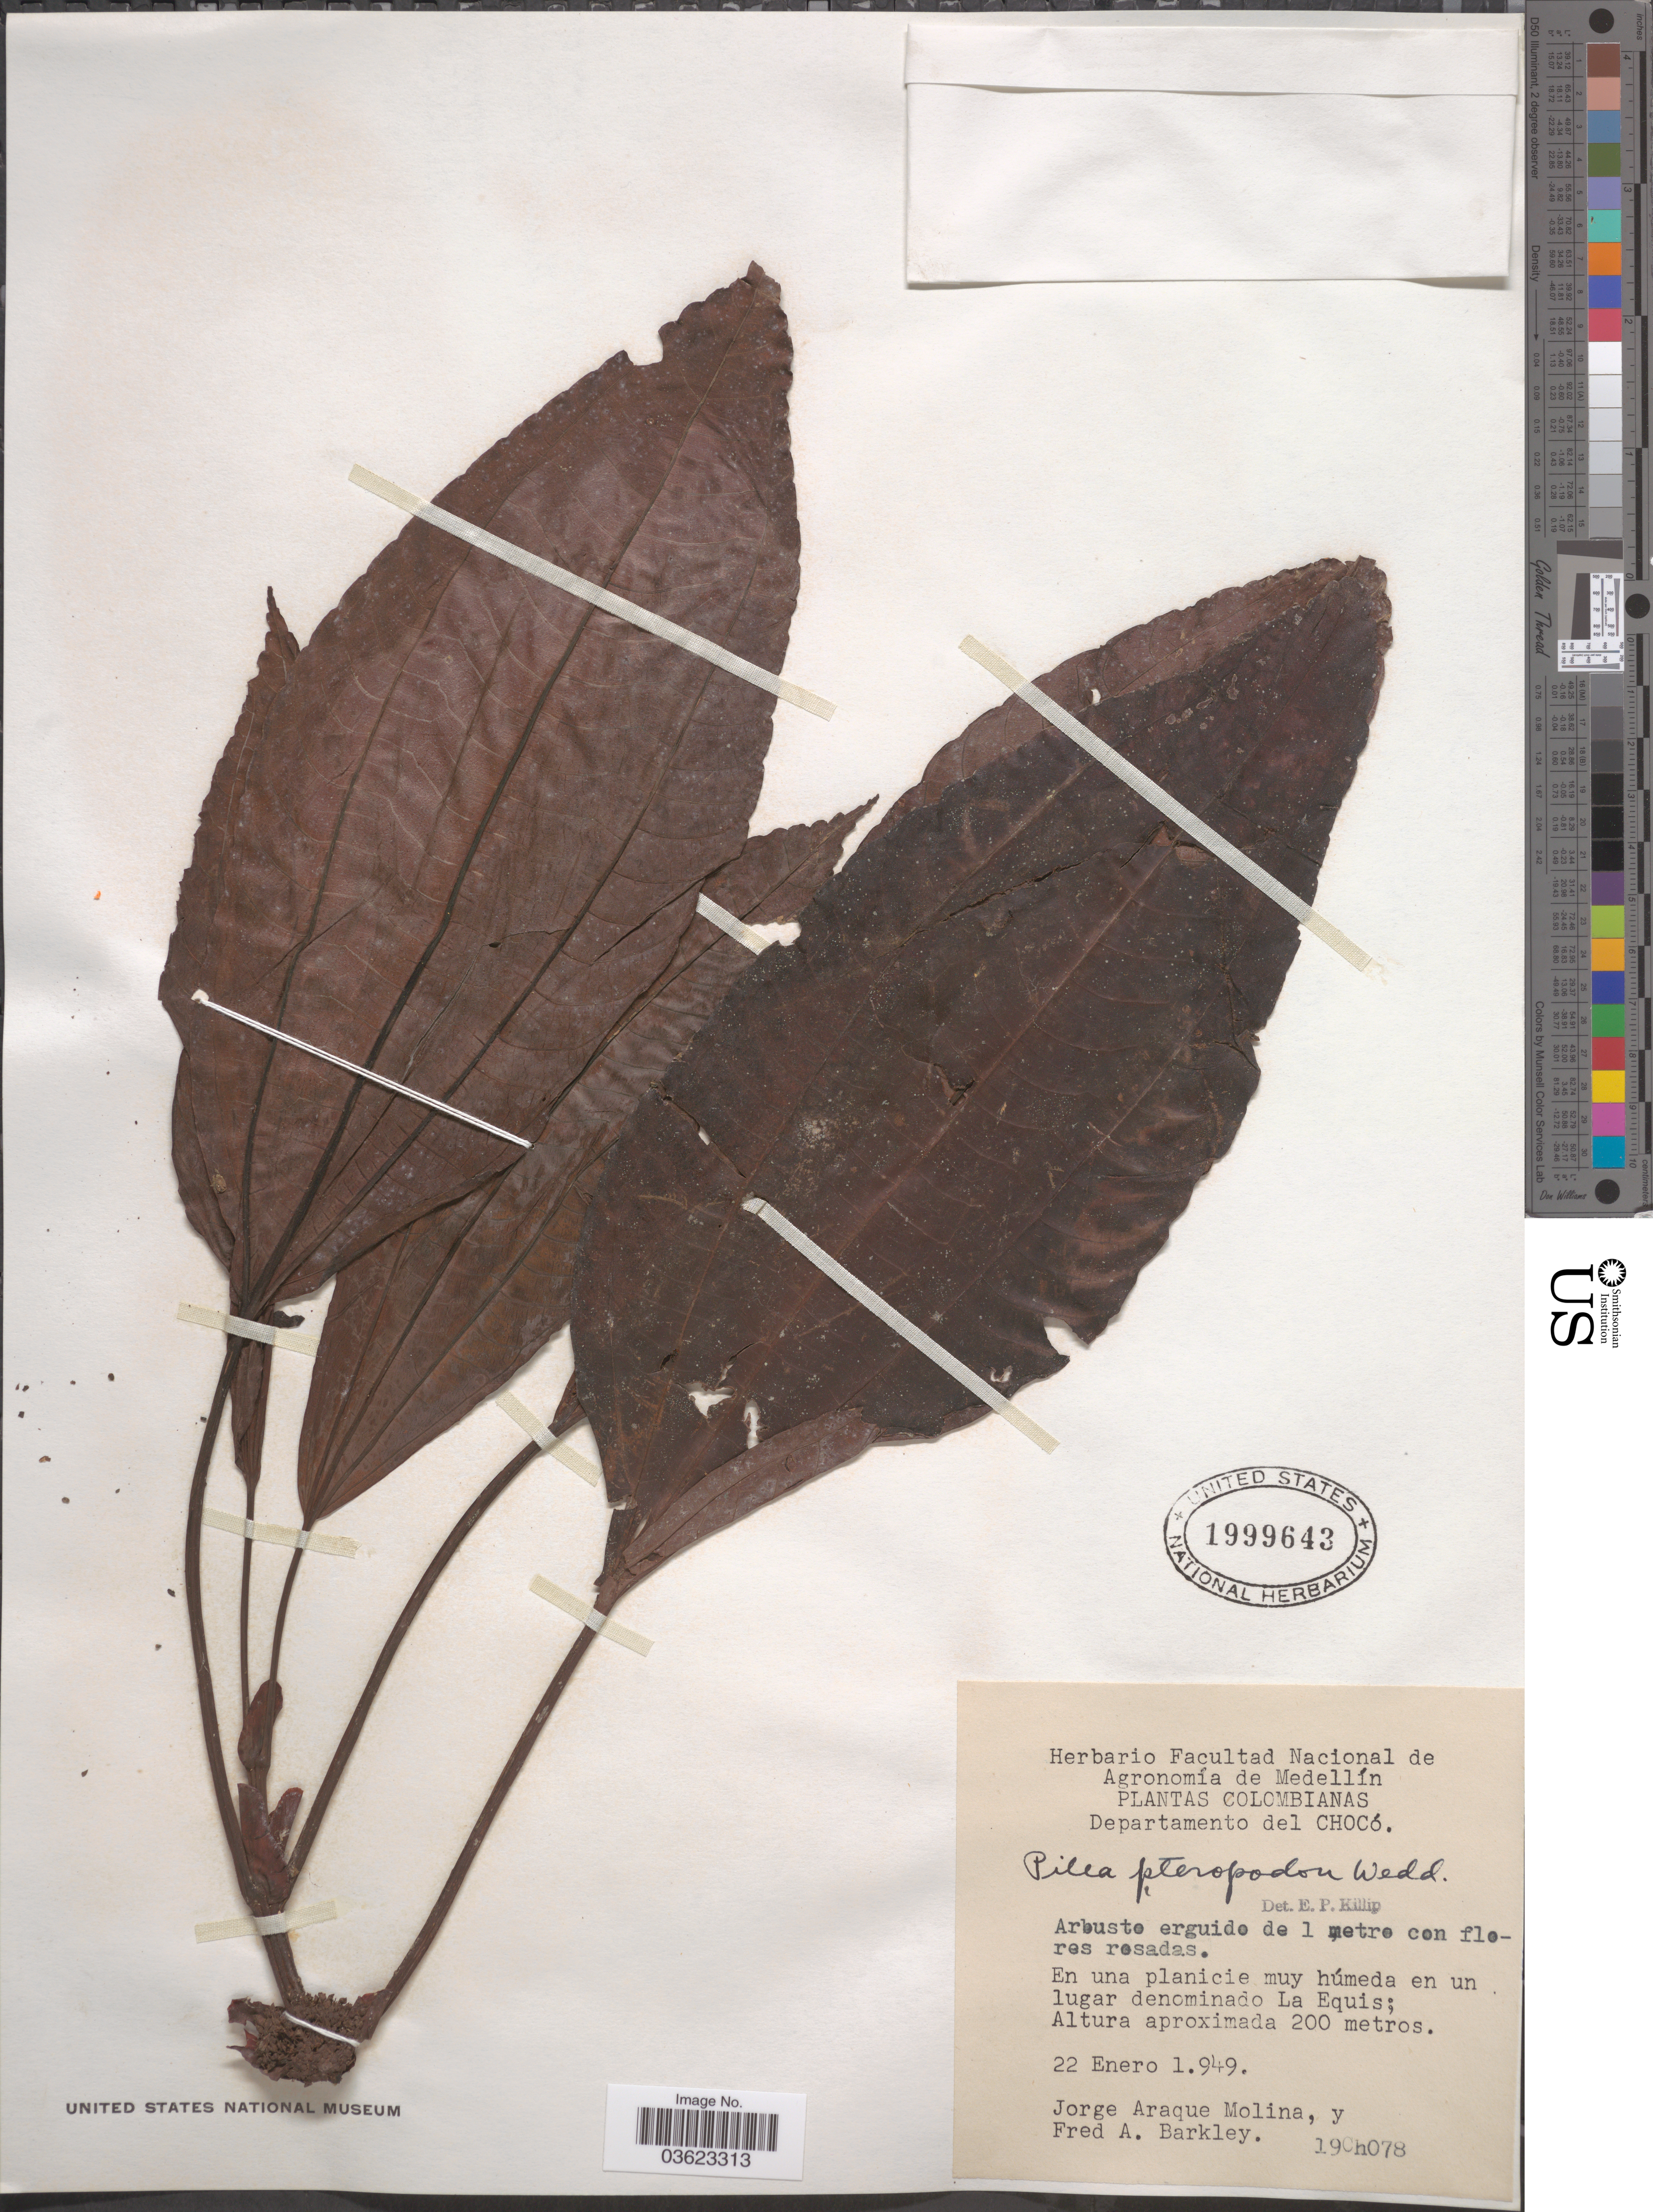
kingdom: Plantae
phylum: Tracheophyta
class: Magnoliopsida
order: Rosales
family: Urticaceae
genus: Pilea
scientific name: Pilea pteropodon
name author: Wedd.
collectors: J. A. Molina & F. A. Barkley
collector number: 19Ch078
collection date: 1949-01-22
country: Colombia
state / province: Chocó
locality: Departamento del Chocó. En un lugar denominado La Equis.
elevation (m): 200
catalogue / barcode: US 1999643